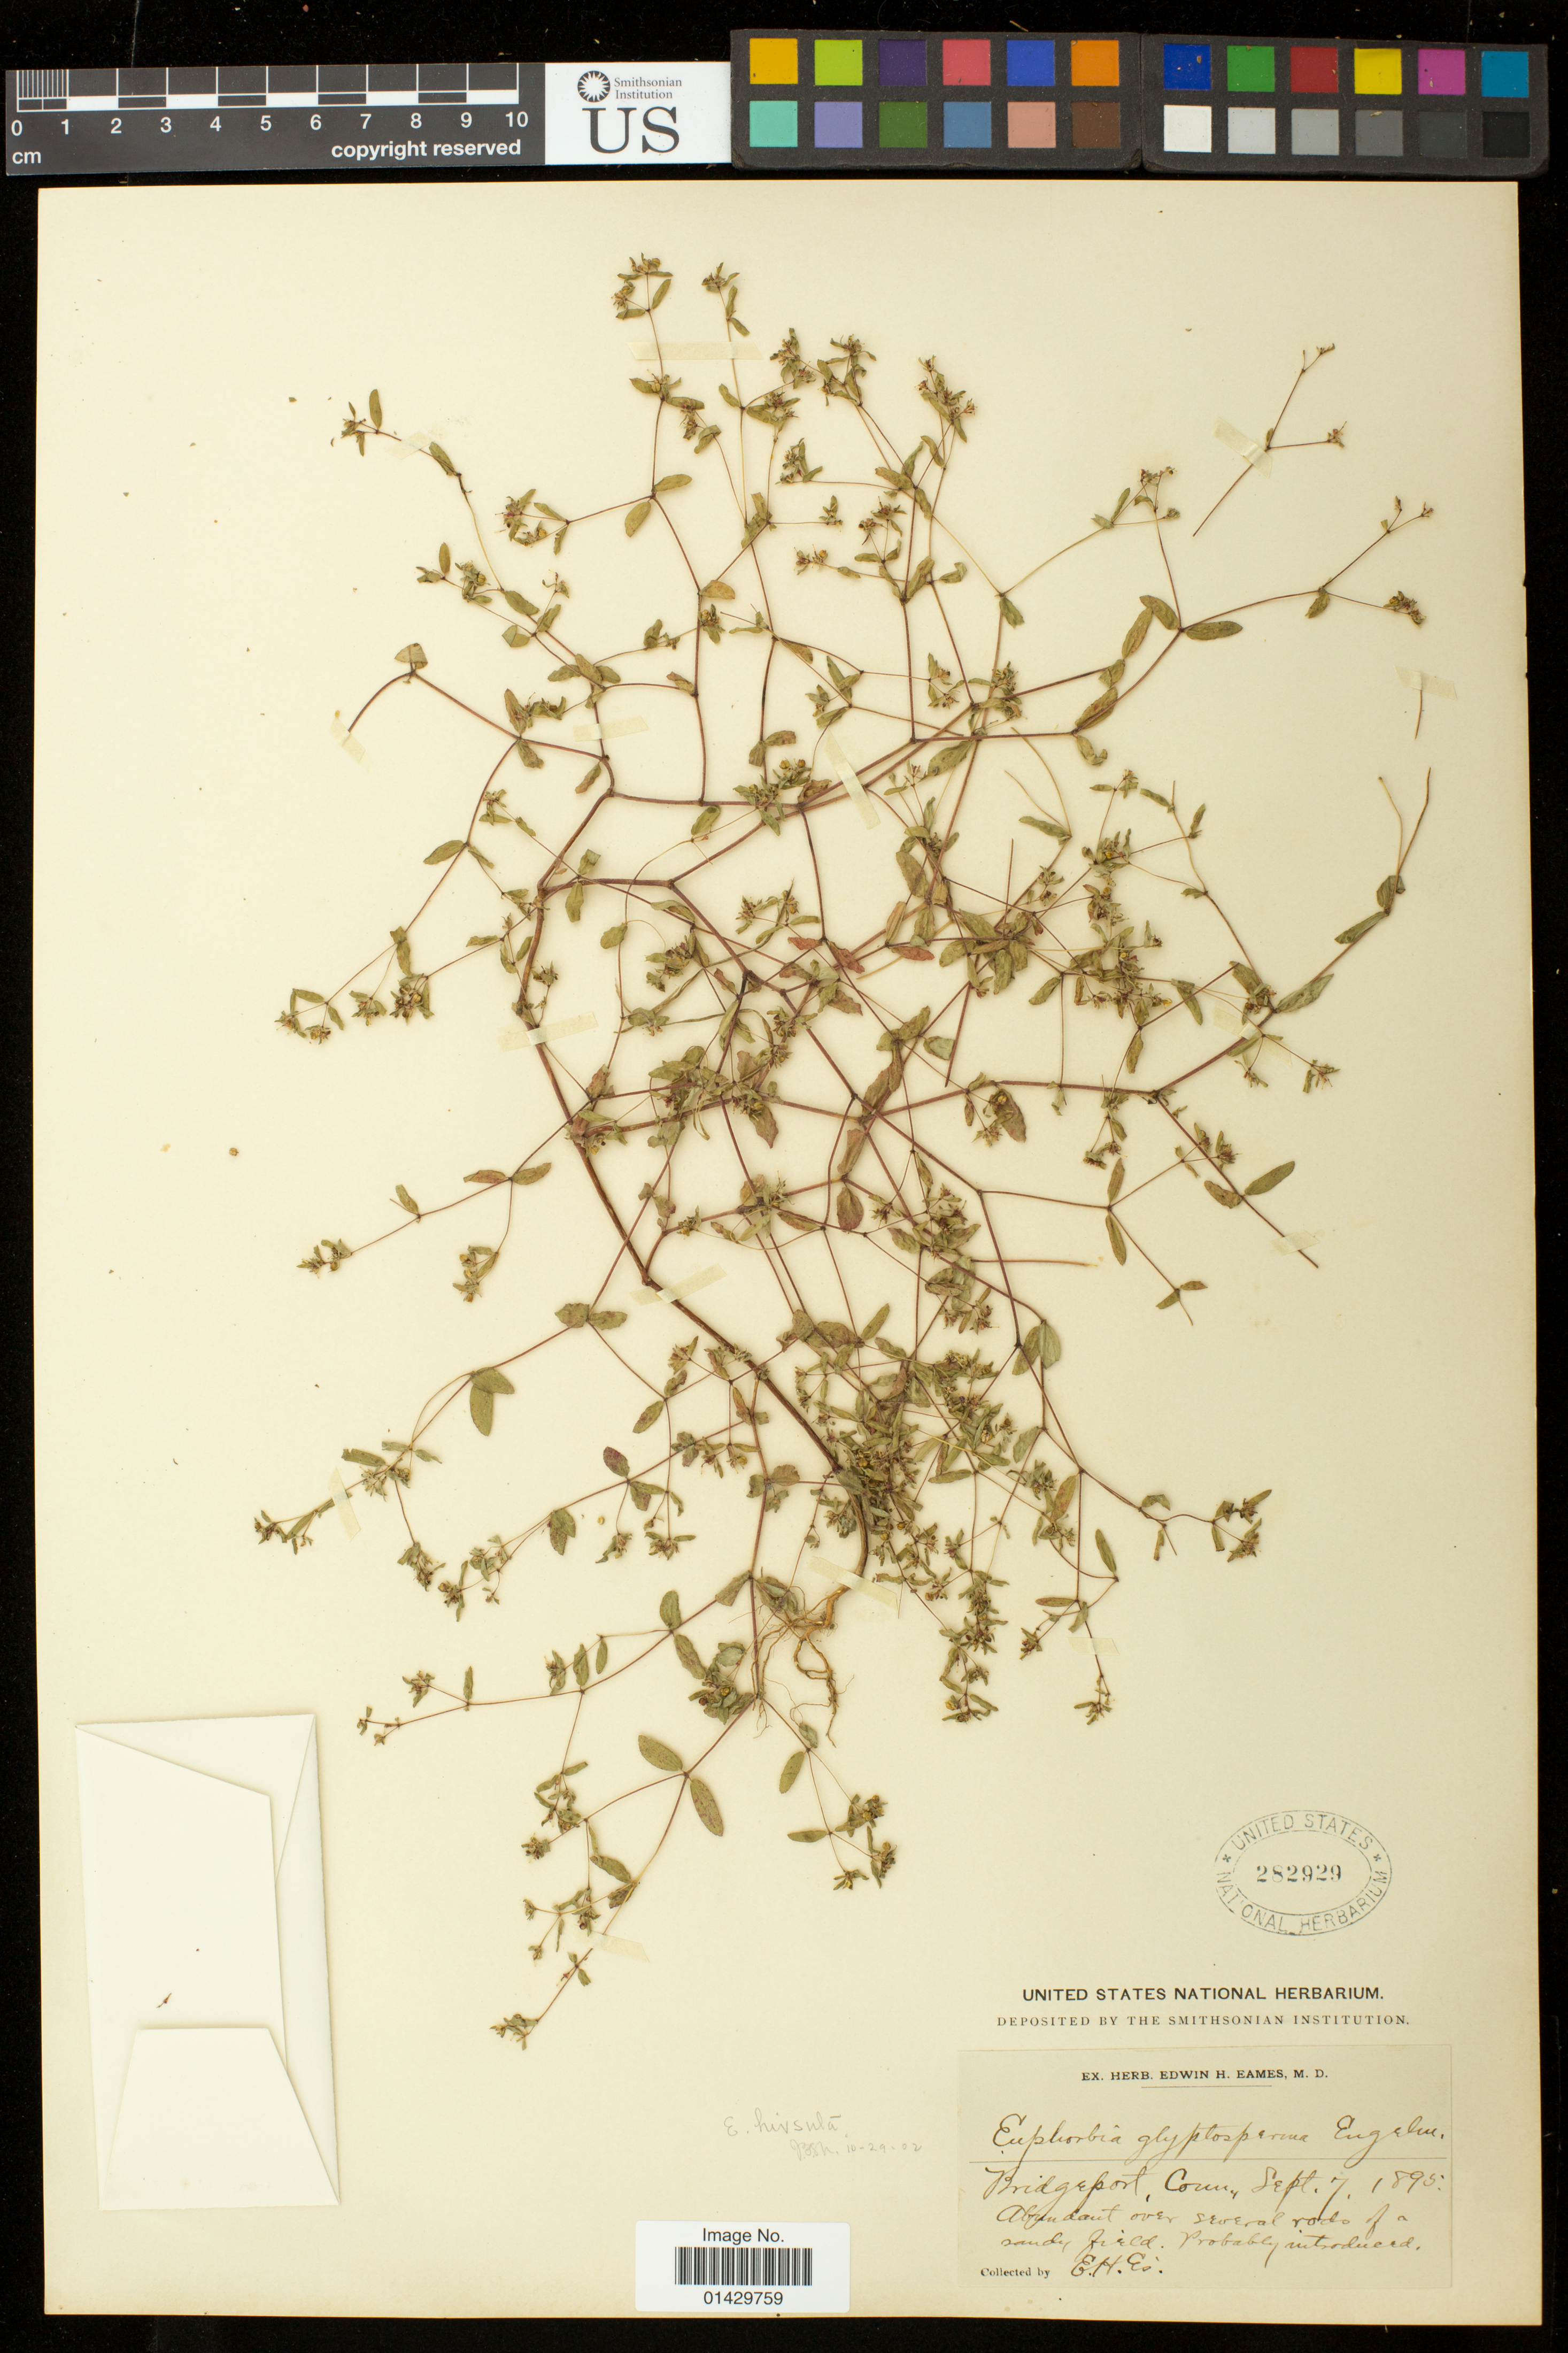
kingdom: Plantae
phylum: Tracheophyta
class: Magnoliopsida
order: Malpighiales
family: Euphorbiaceae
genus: Euphorbia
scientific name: Euphorbia vermiculata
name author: Raf.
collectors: E. H. Eames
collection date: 1895-09-07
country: United States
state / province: Connecticut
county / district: Fairfield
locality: Bridgeport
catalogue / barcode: US 282929